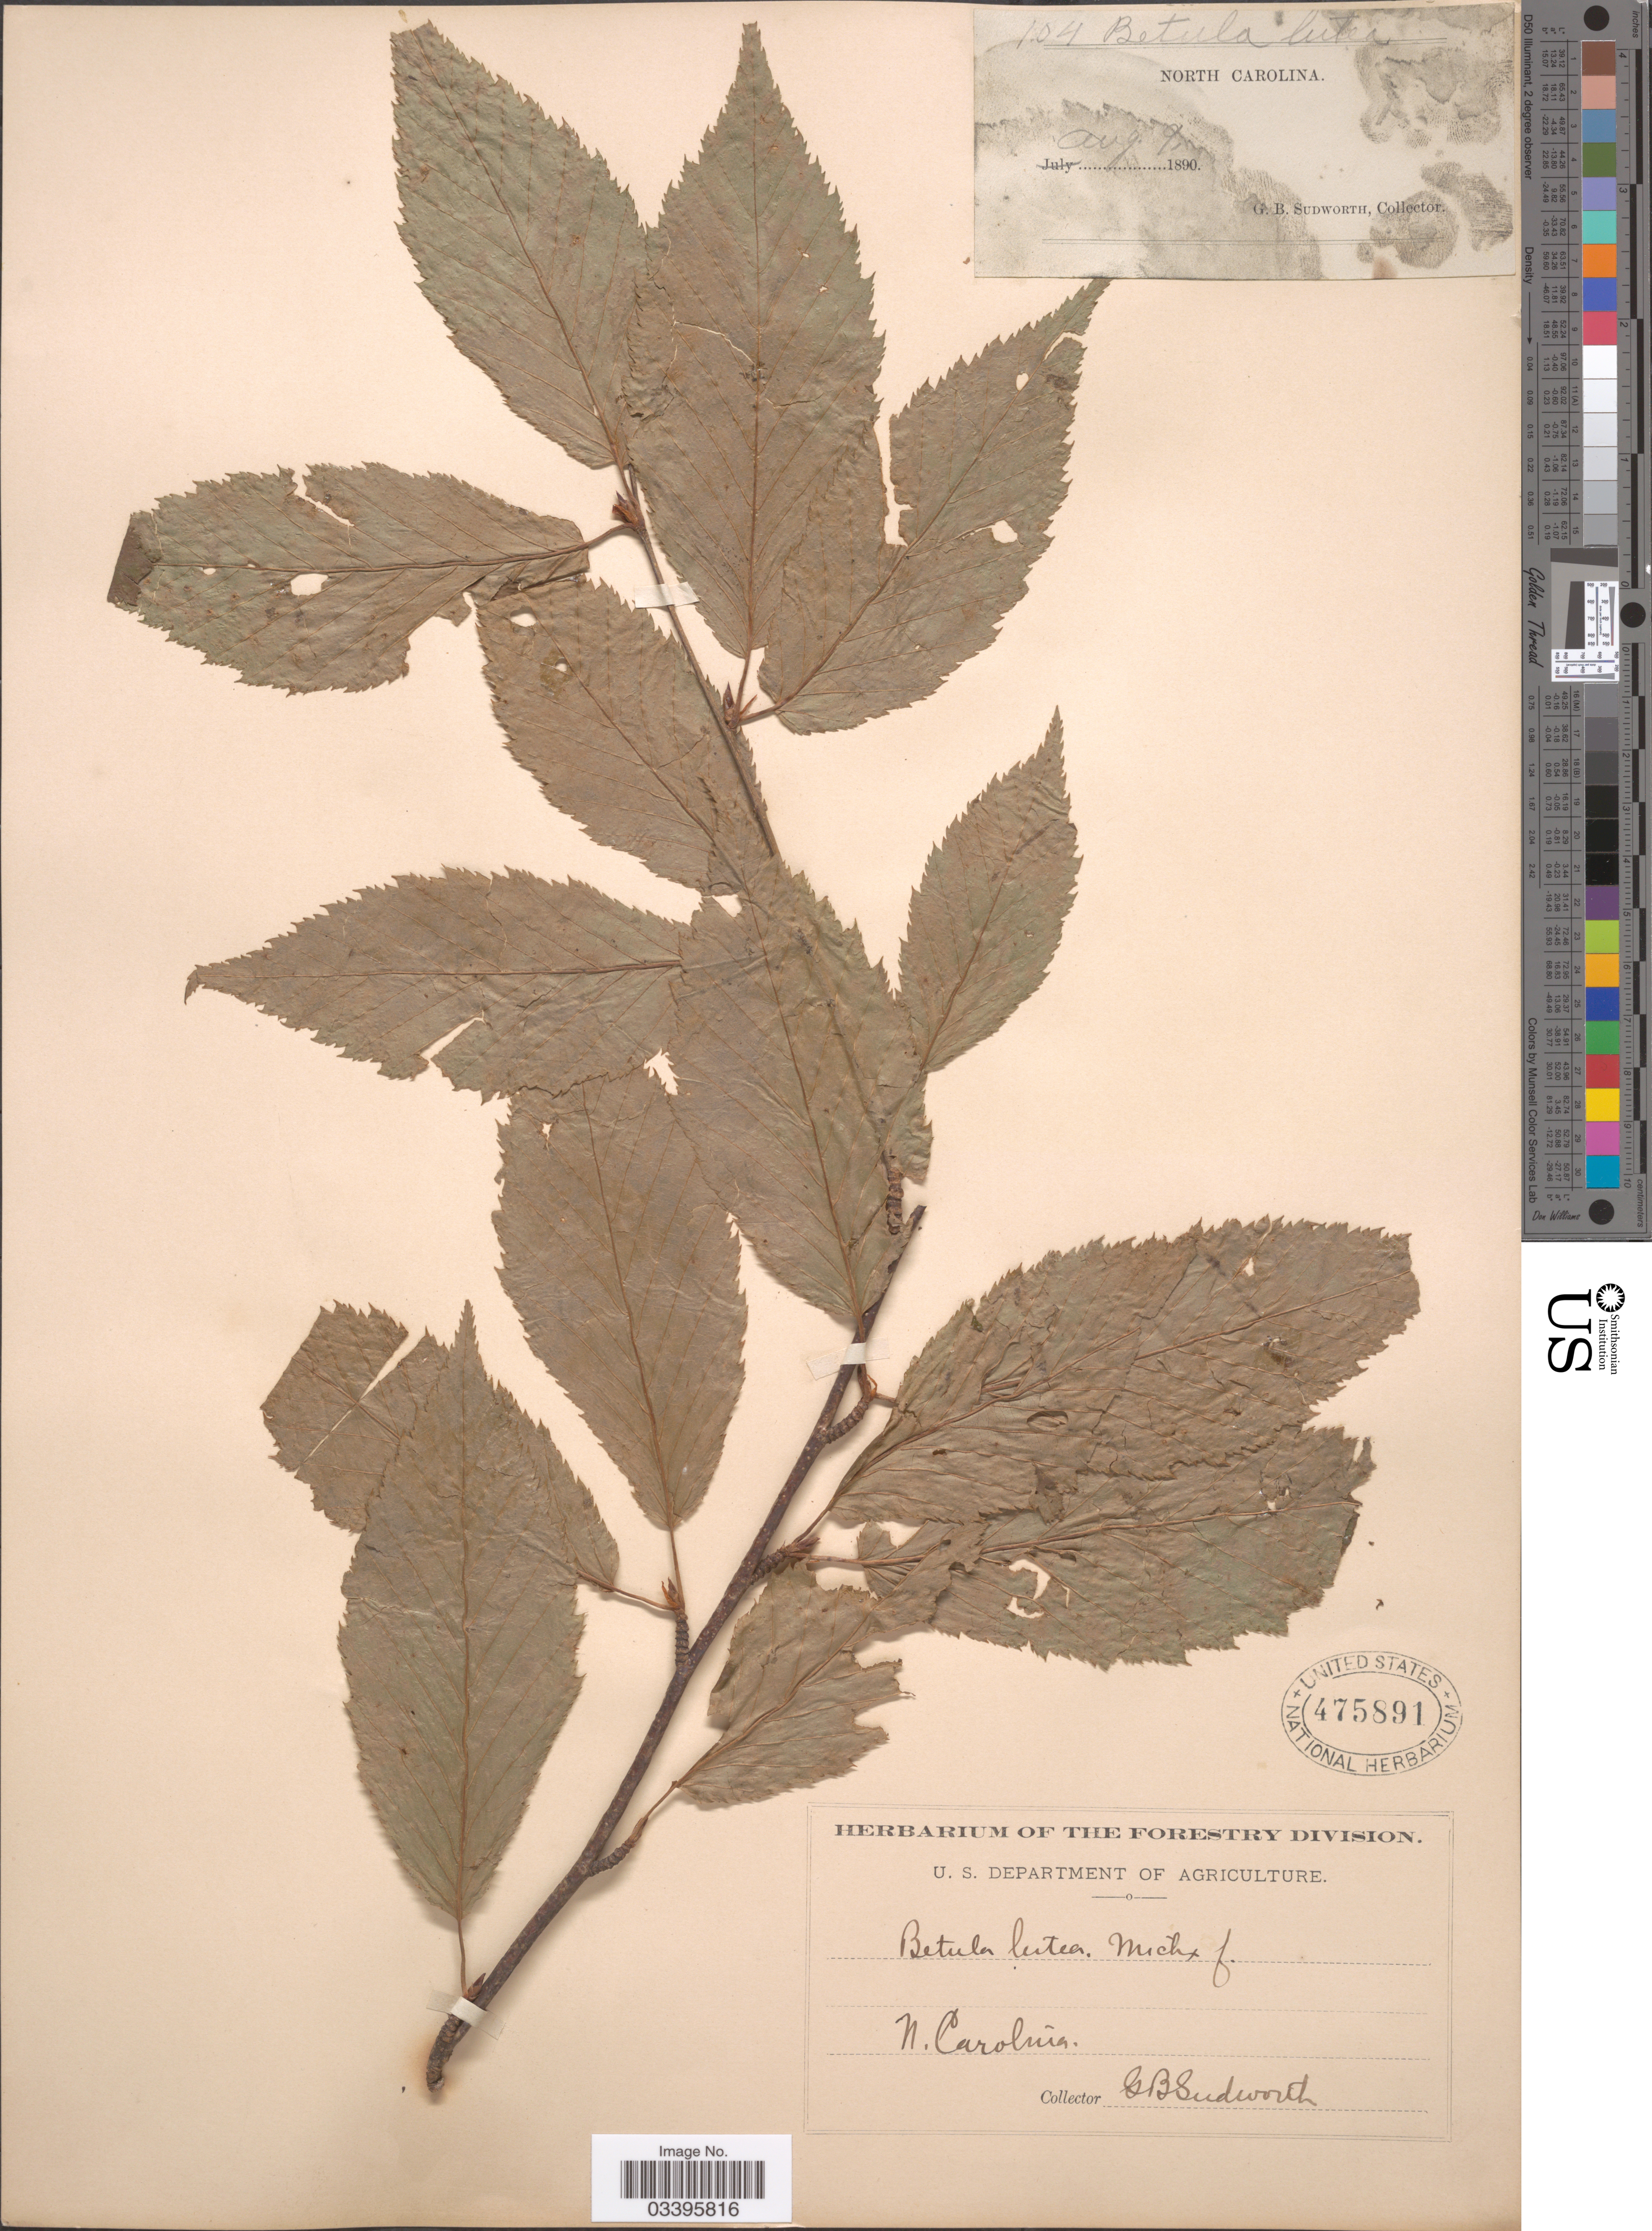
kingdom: Plantae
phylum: Tracheophyta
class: Magnoliopsida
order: Fagales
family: Betulaceae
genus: Betula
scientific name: Betula lutea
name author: F. Michx.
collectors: G. B. Sudworth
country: United States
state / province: North Carolina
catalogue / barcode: US 475891